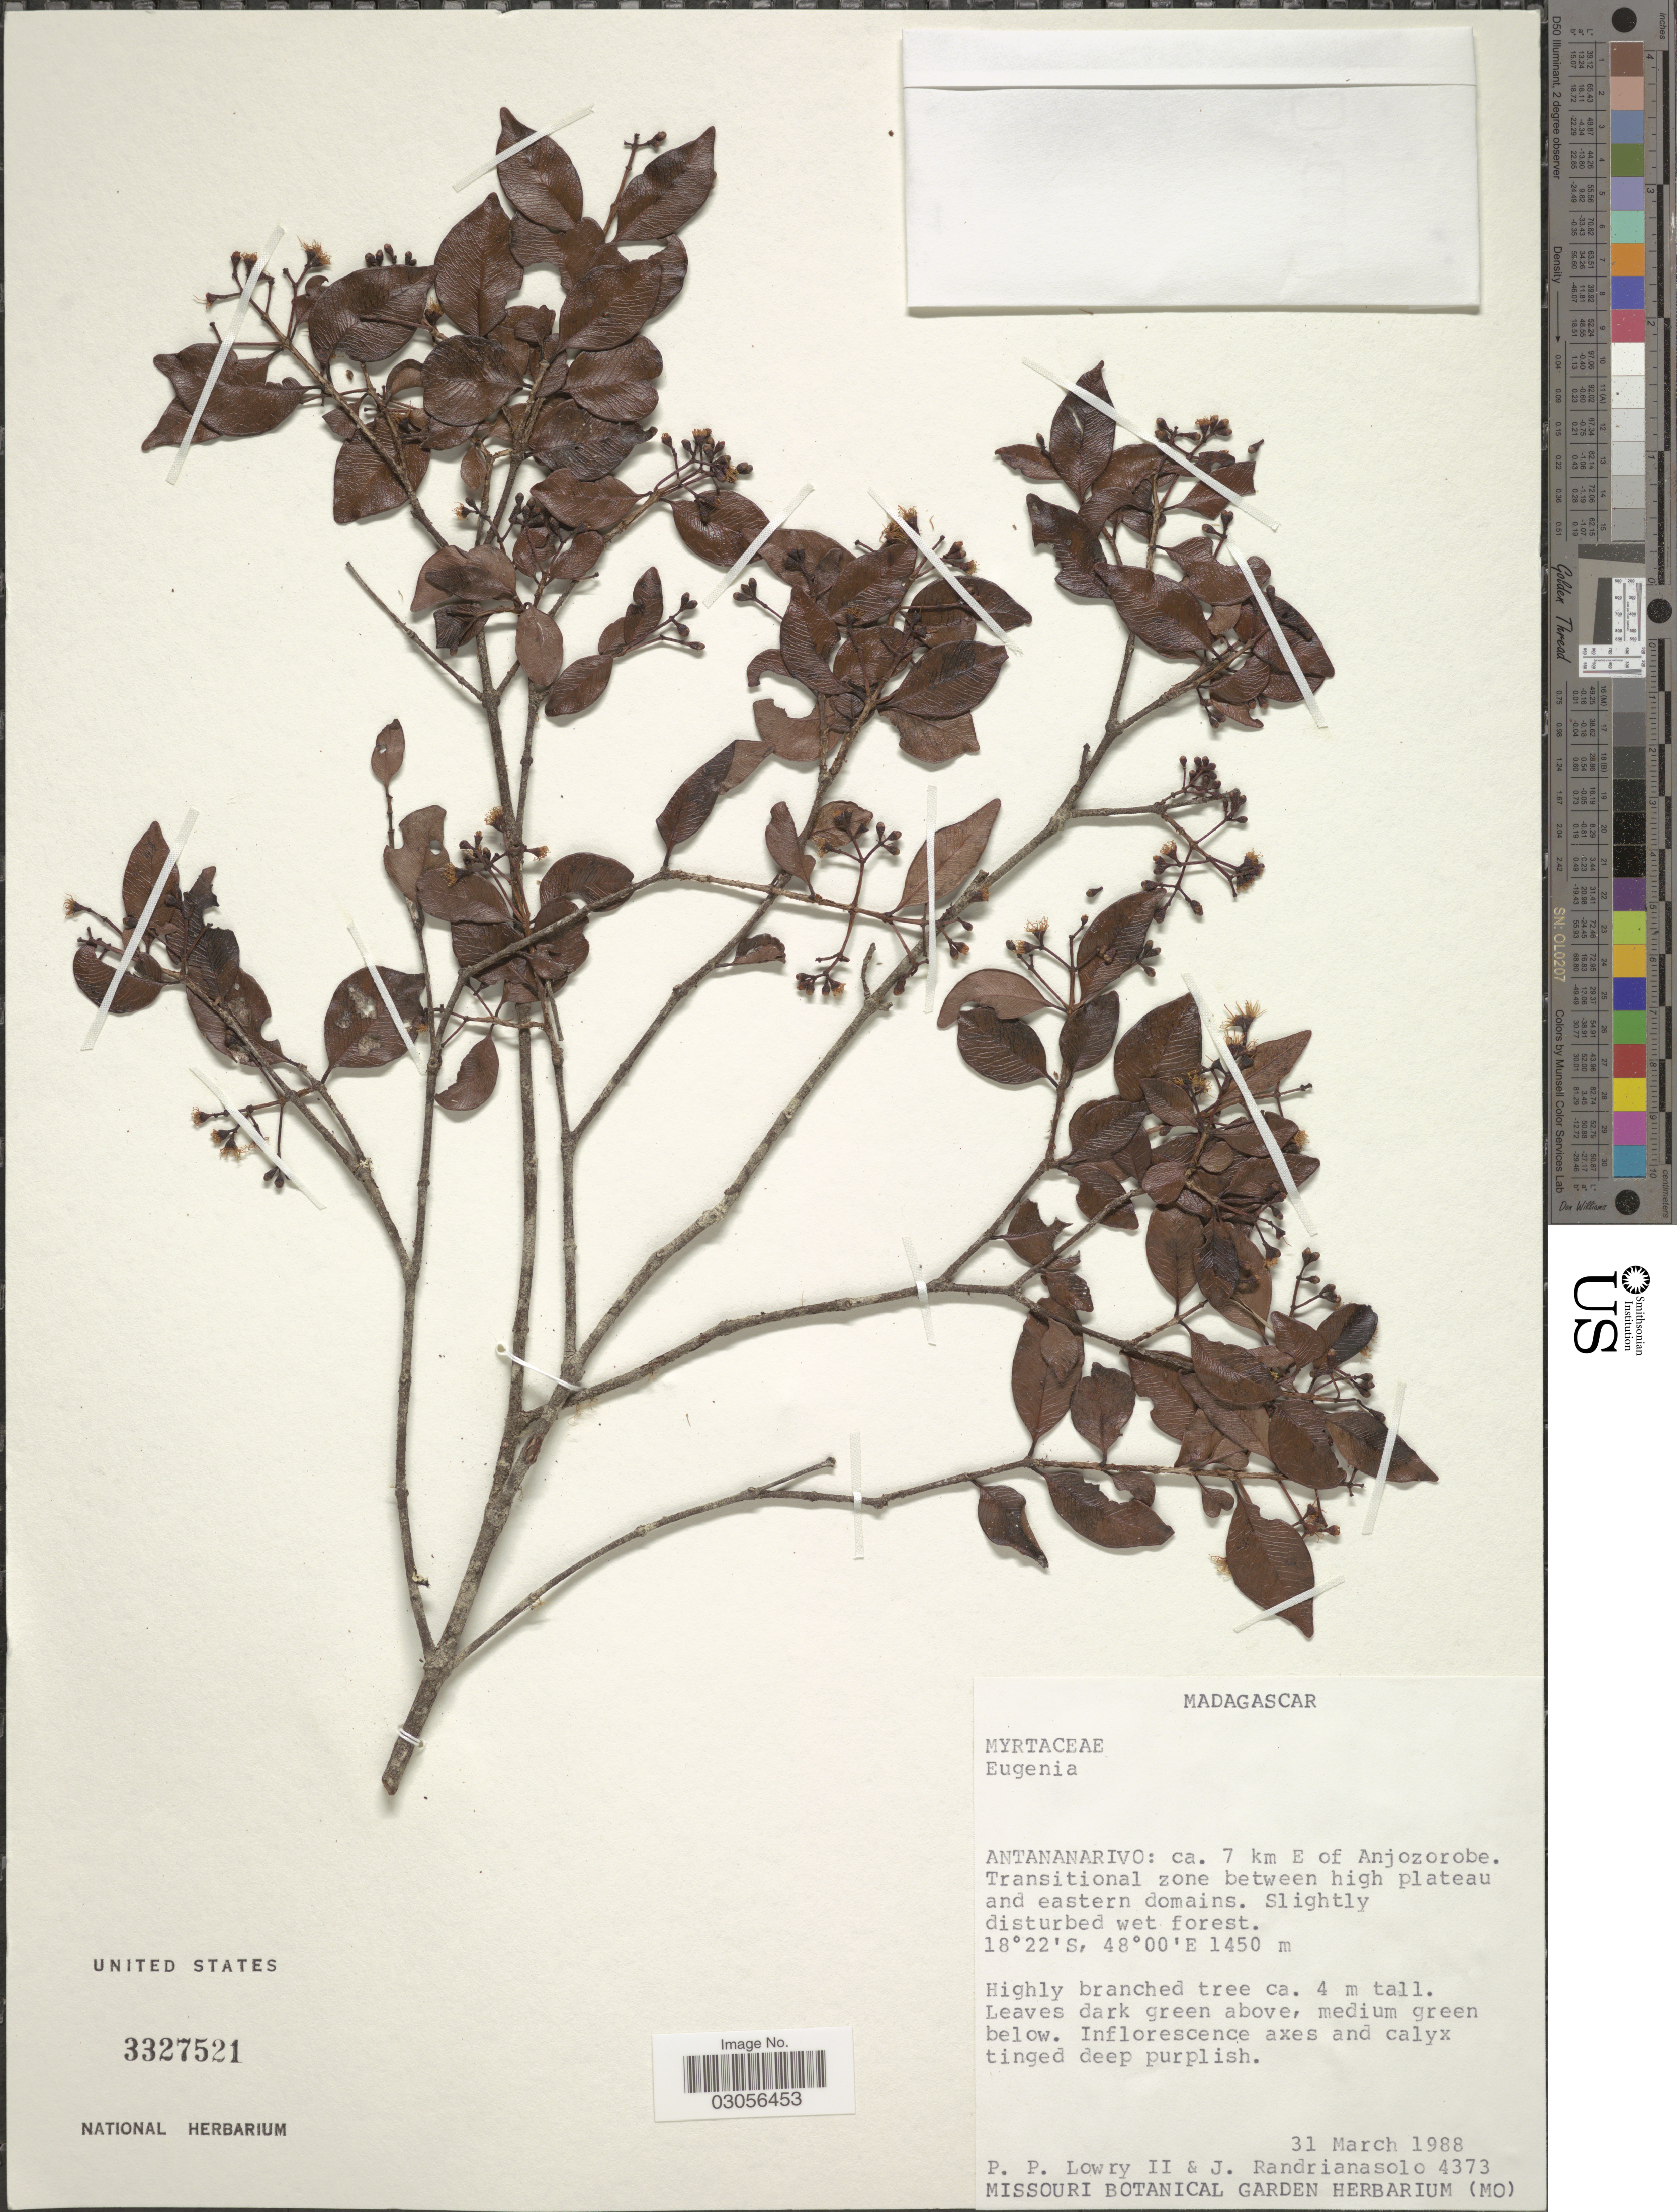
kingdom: Plantae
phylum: Tracheophyta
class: Magnoliopsida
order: Myrtales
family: Myrtaceae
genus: Syzygium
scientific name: Syzygium condensatum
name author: (Baker) Labat & G.E. Schatz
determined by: Labat, J.-N.; Schatz, George E.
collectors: P. P. Lowry & J. Randrianasolo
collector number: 4373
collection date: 1988-03-31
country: Madagascar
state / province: Analamanga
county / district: Anjozorobe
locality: Ca. 7 km E of Anjozorobe. Transitional zone between high plateau and eastern domains.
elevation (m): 1450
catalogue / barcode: US 3327521